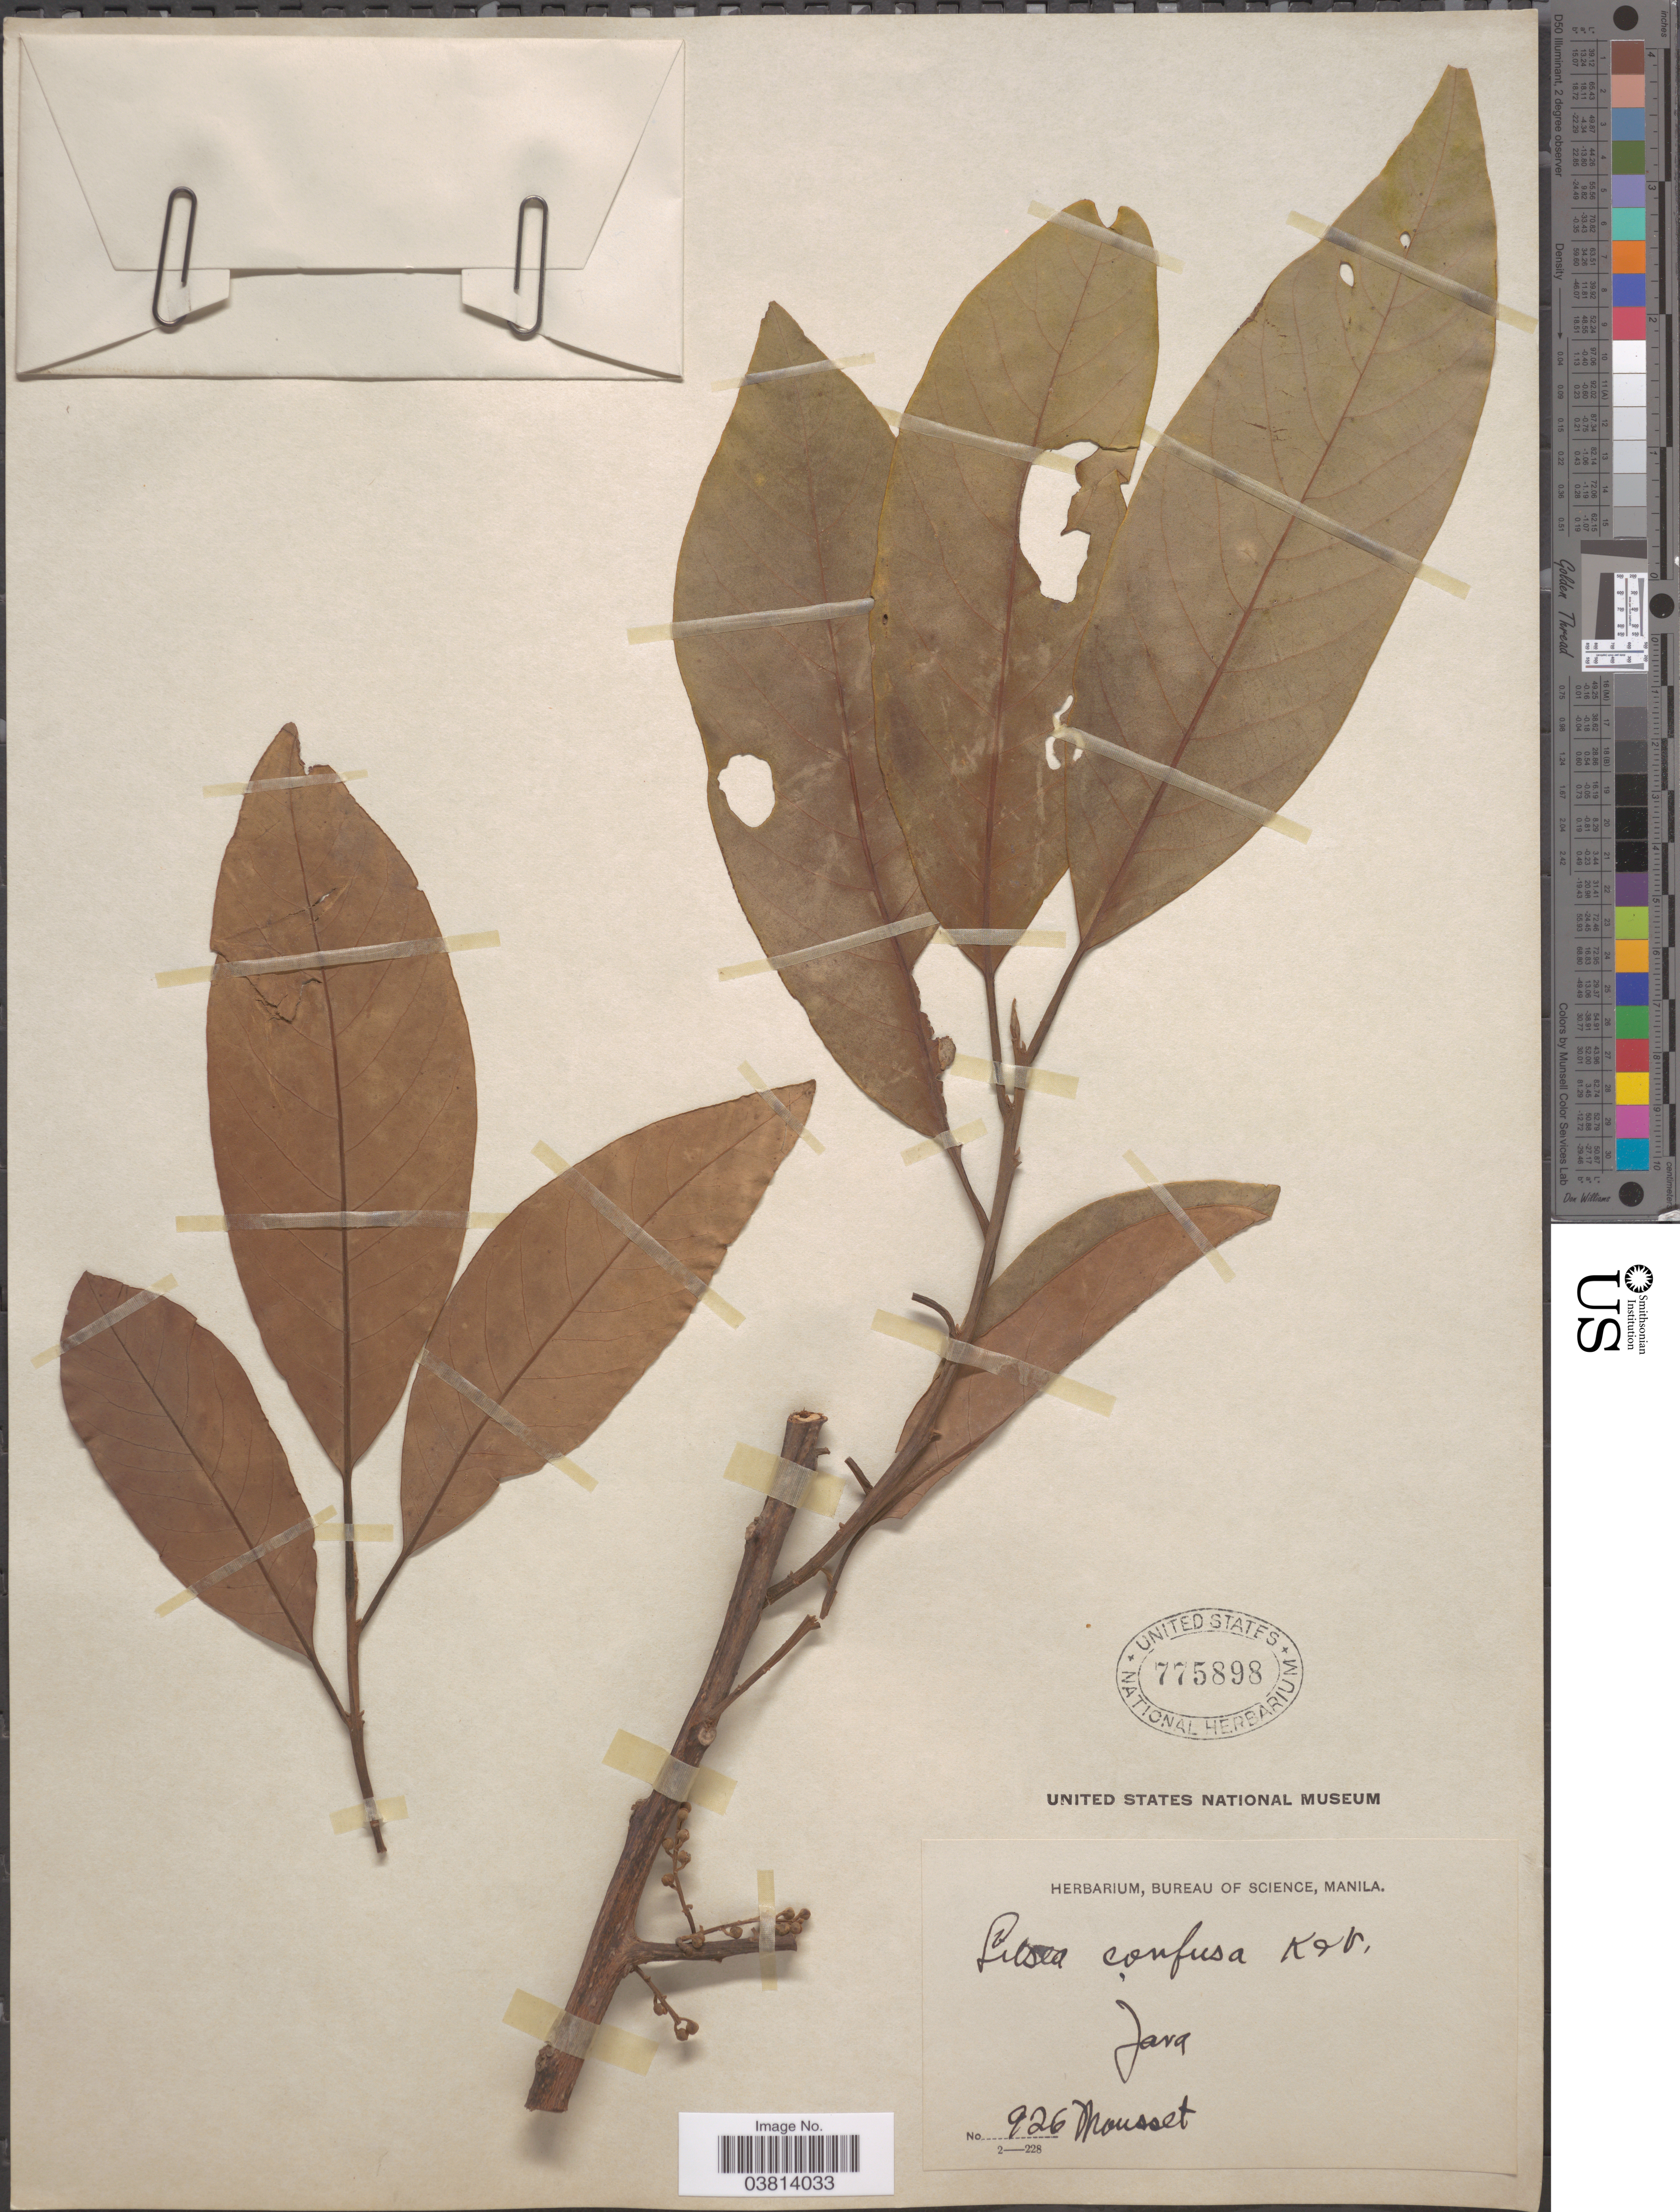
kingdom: Plantae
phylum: Tracheophyta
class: Magnoliopsida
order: Laurales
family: Lauraceae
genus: Litsea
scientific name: Litsea confusa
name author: Koord. & Valeton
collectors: Mousset, --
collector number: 926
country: Indonesia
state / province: Java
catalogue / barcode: US 775898